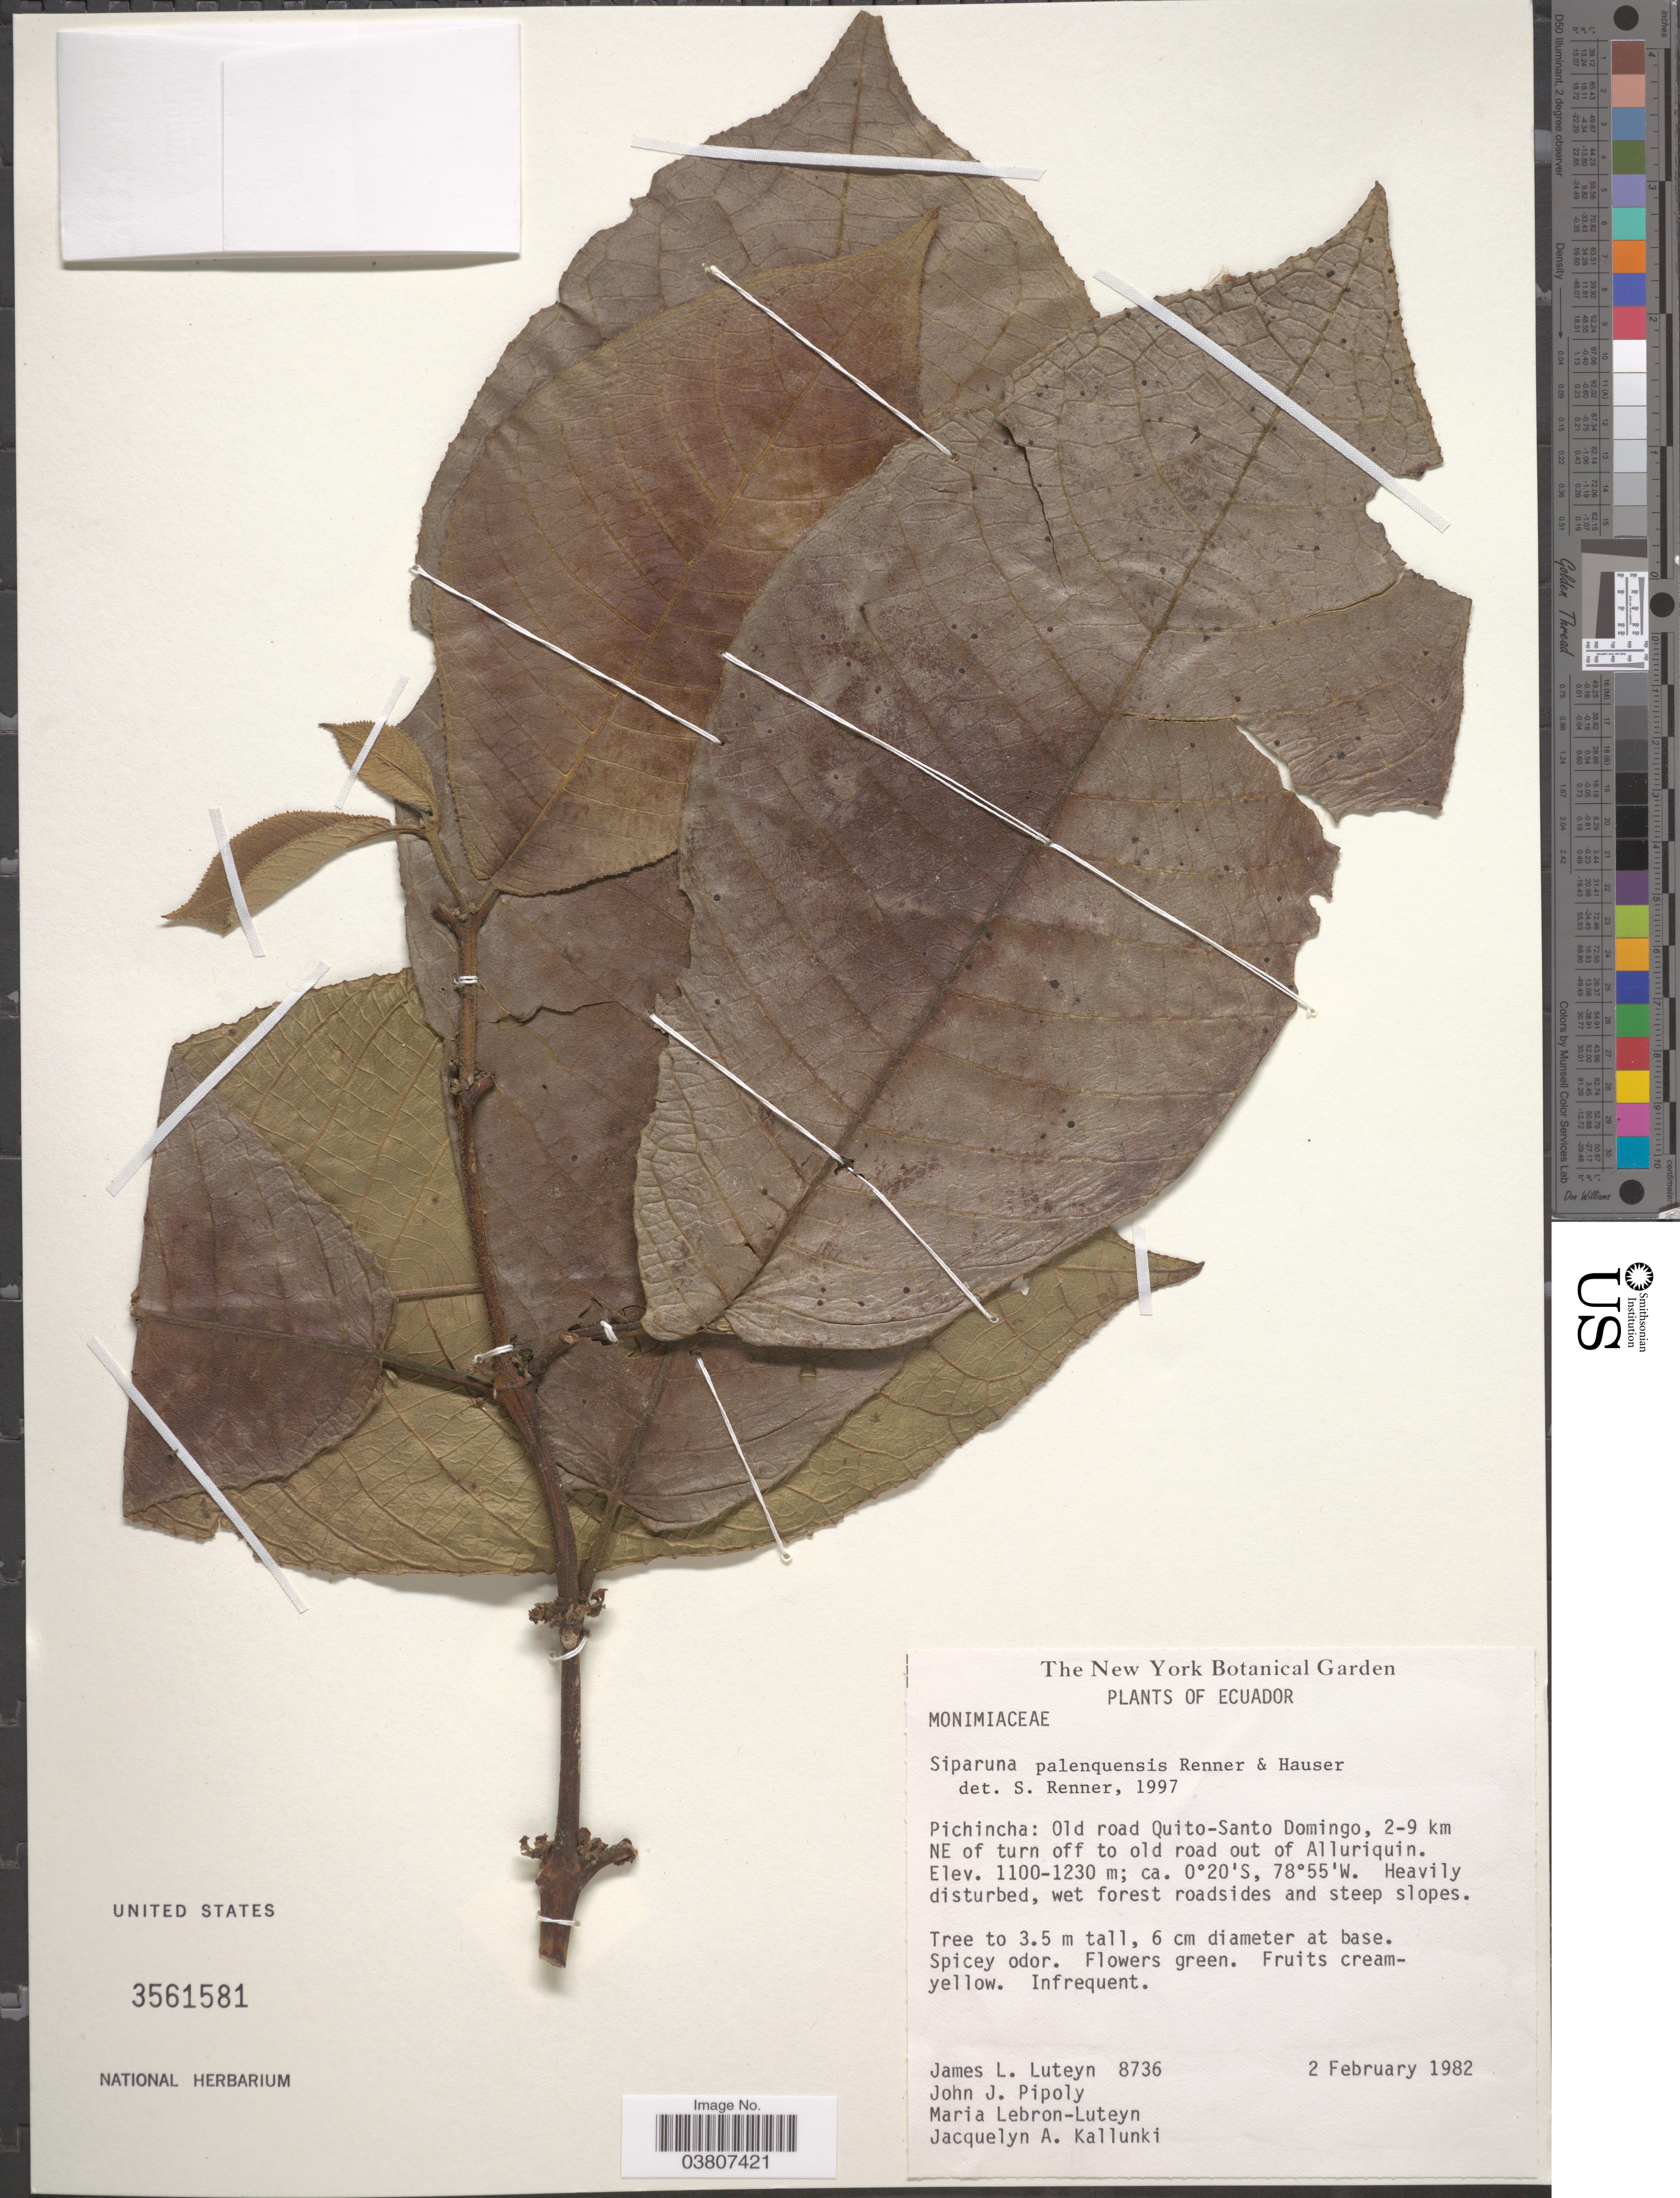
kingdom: Plantae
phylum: Tracheophyta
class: Magnoliopsida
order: Laurales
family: Siparunaceae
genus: Siparuna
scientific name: Siparuna palenquensis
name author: S.S. Renner & Hausner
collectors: J. L. Luteyn, J. J. Pipoly, M. L. Lebrón-Luteyn & J. Kallunki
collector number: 8736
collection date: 1982-02-02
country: Ecuador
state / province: Pichincha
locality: Old road Quito-Santo Domingo, 2-9 km NE of turn off to old road out of Alluriquin. Wet forest roadsides and steep slopes.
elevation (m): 1100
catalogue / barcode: US 3561581